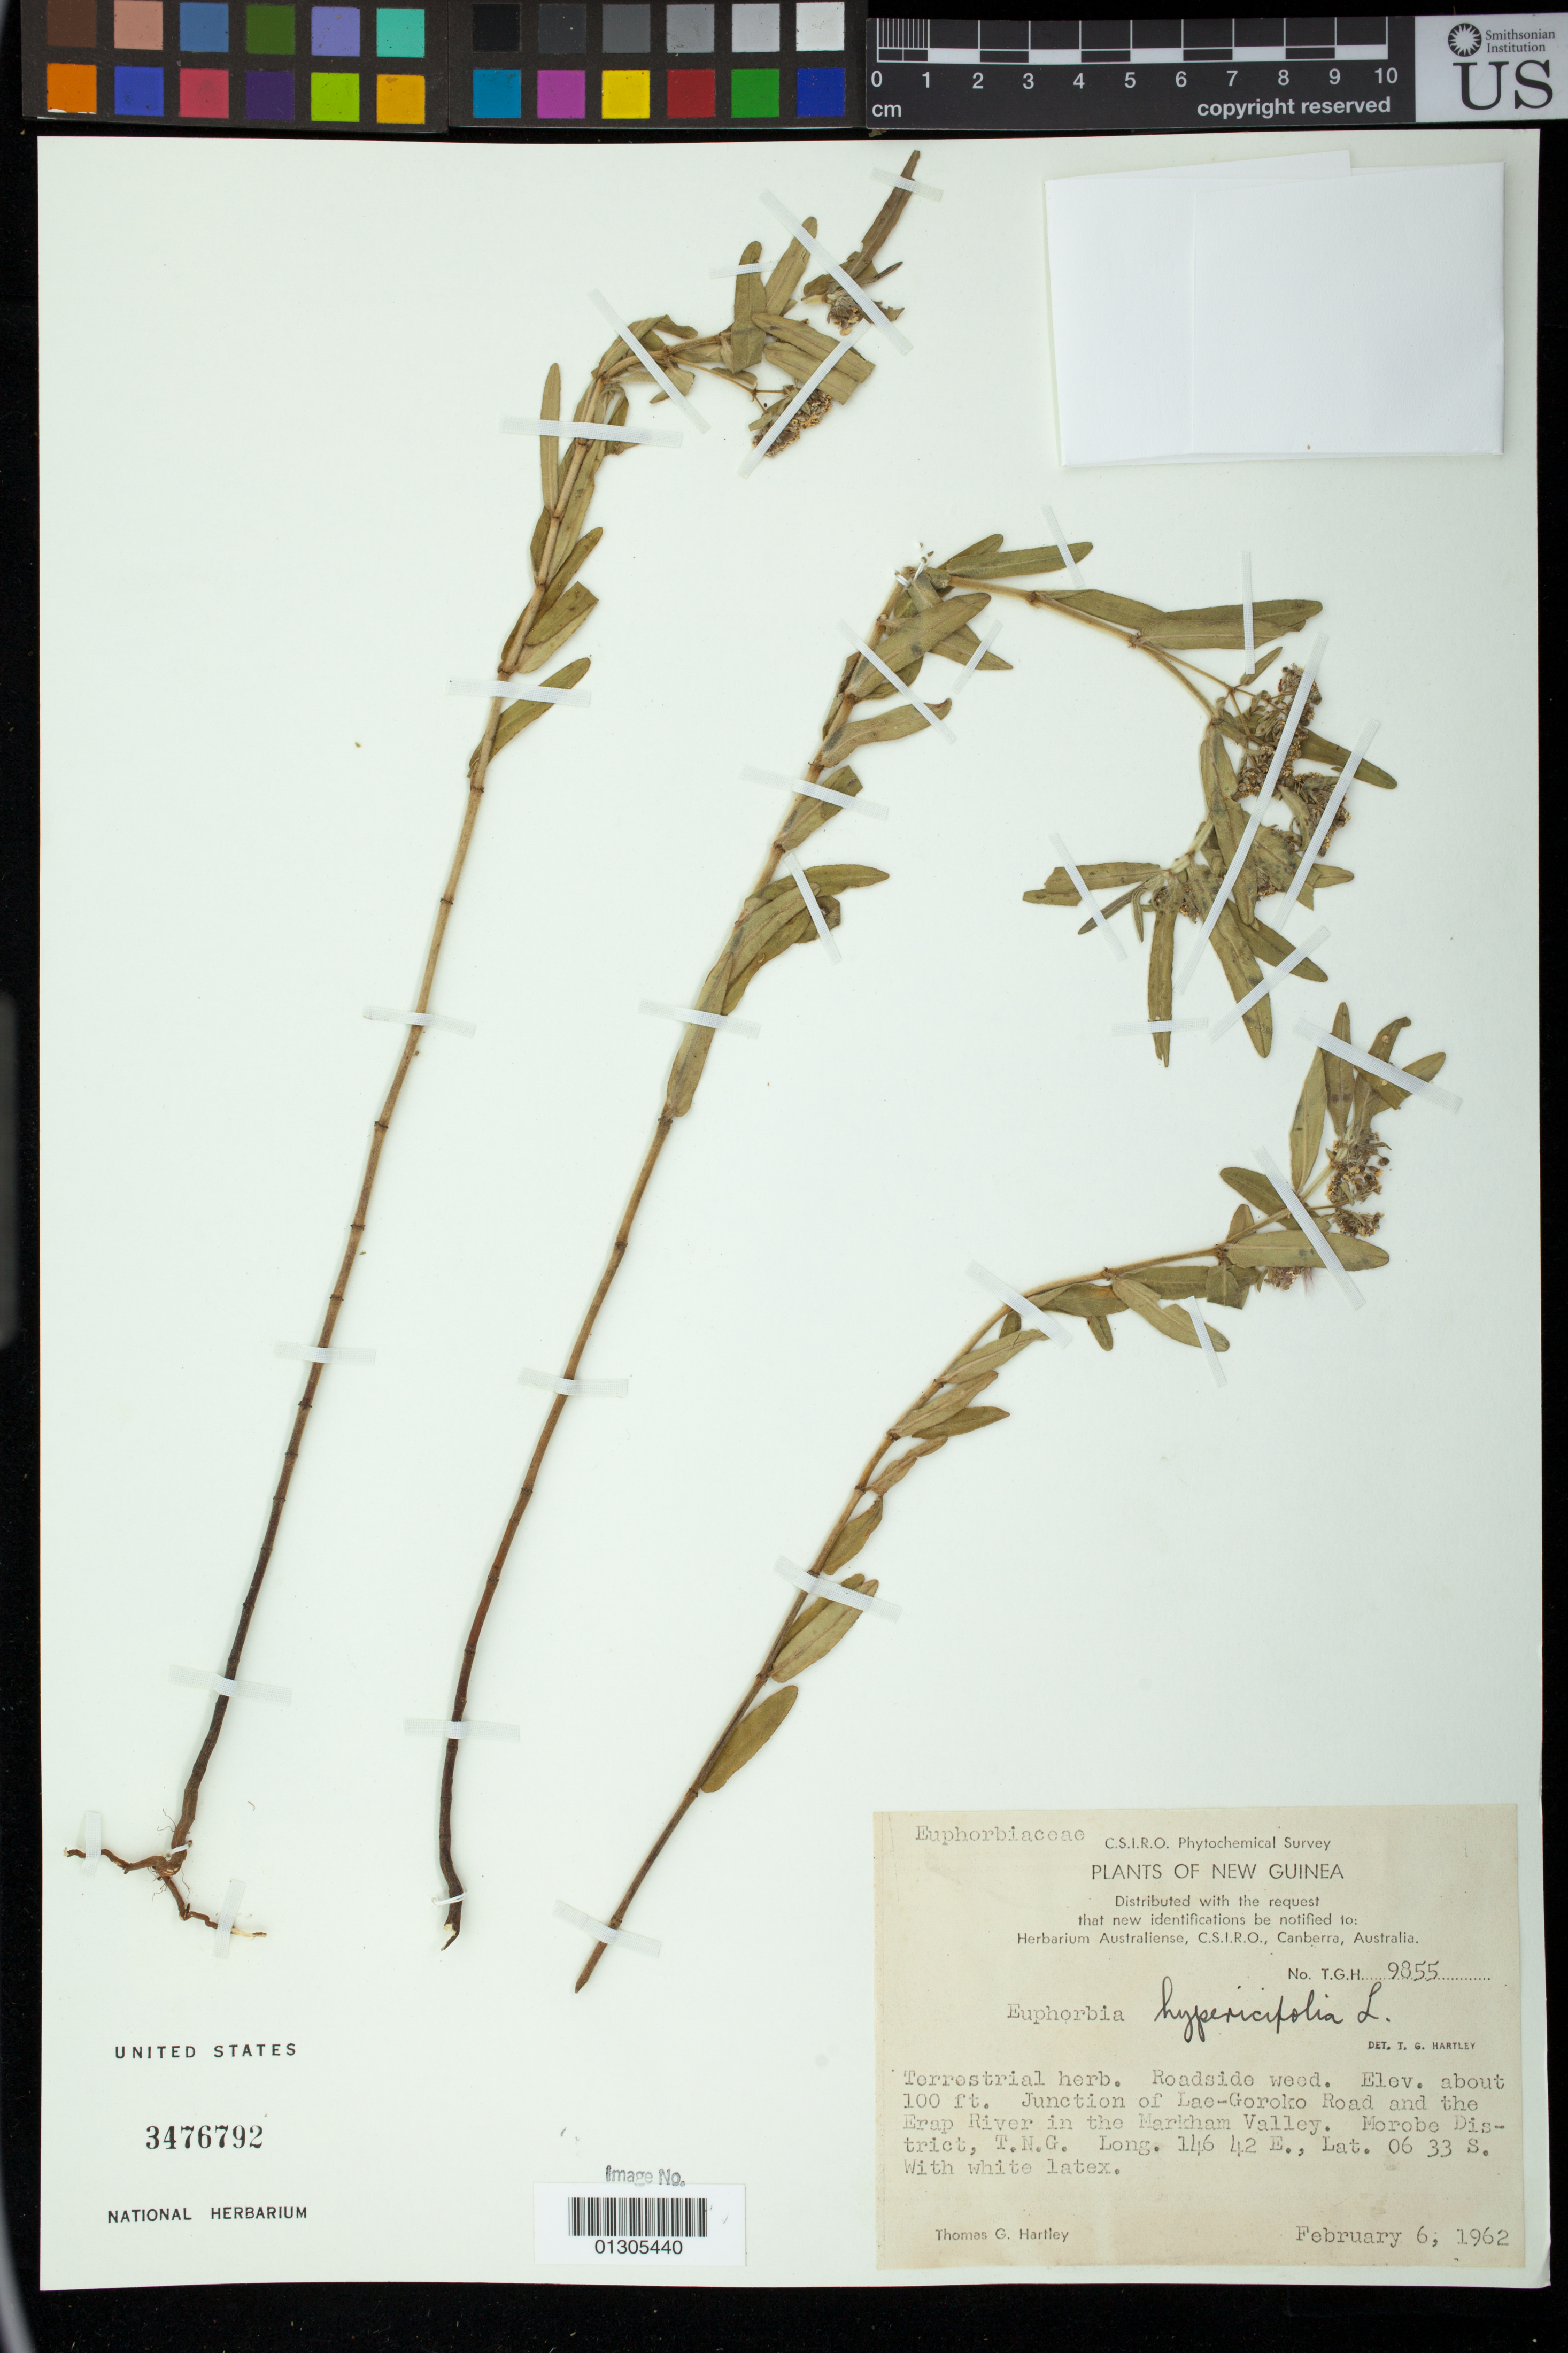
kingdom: Plantae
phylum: Tracheophyta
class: Magnoliopsida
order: Malpighiales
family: Euphorbiaceae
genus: Euphorbia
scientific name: Euphorbia hypericifolia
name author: L.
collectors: T. G. Hartley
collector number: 9855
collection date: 1962-02-06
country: Papua New Guinea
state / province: Morobe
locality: Junction of Lae-Goroko Road and the Erap River in the Markham Valley.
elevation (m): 30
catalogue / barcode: US 3476792